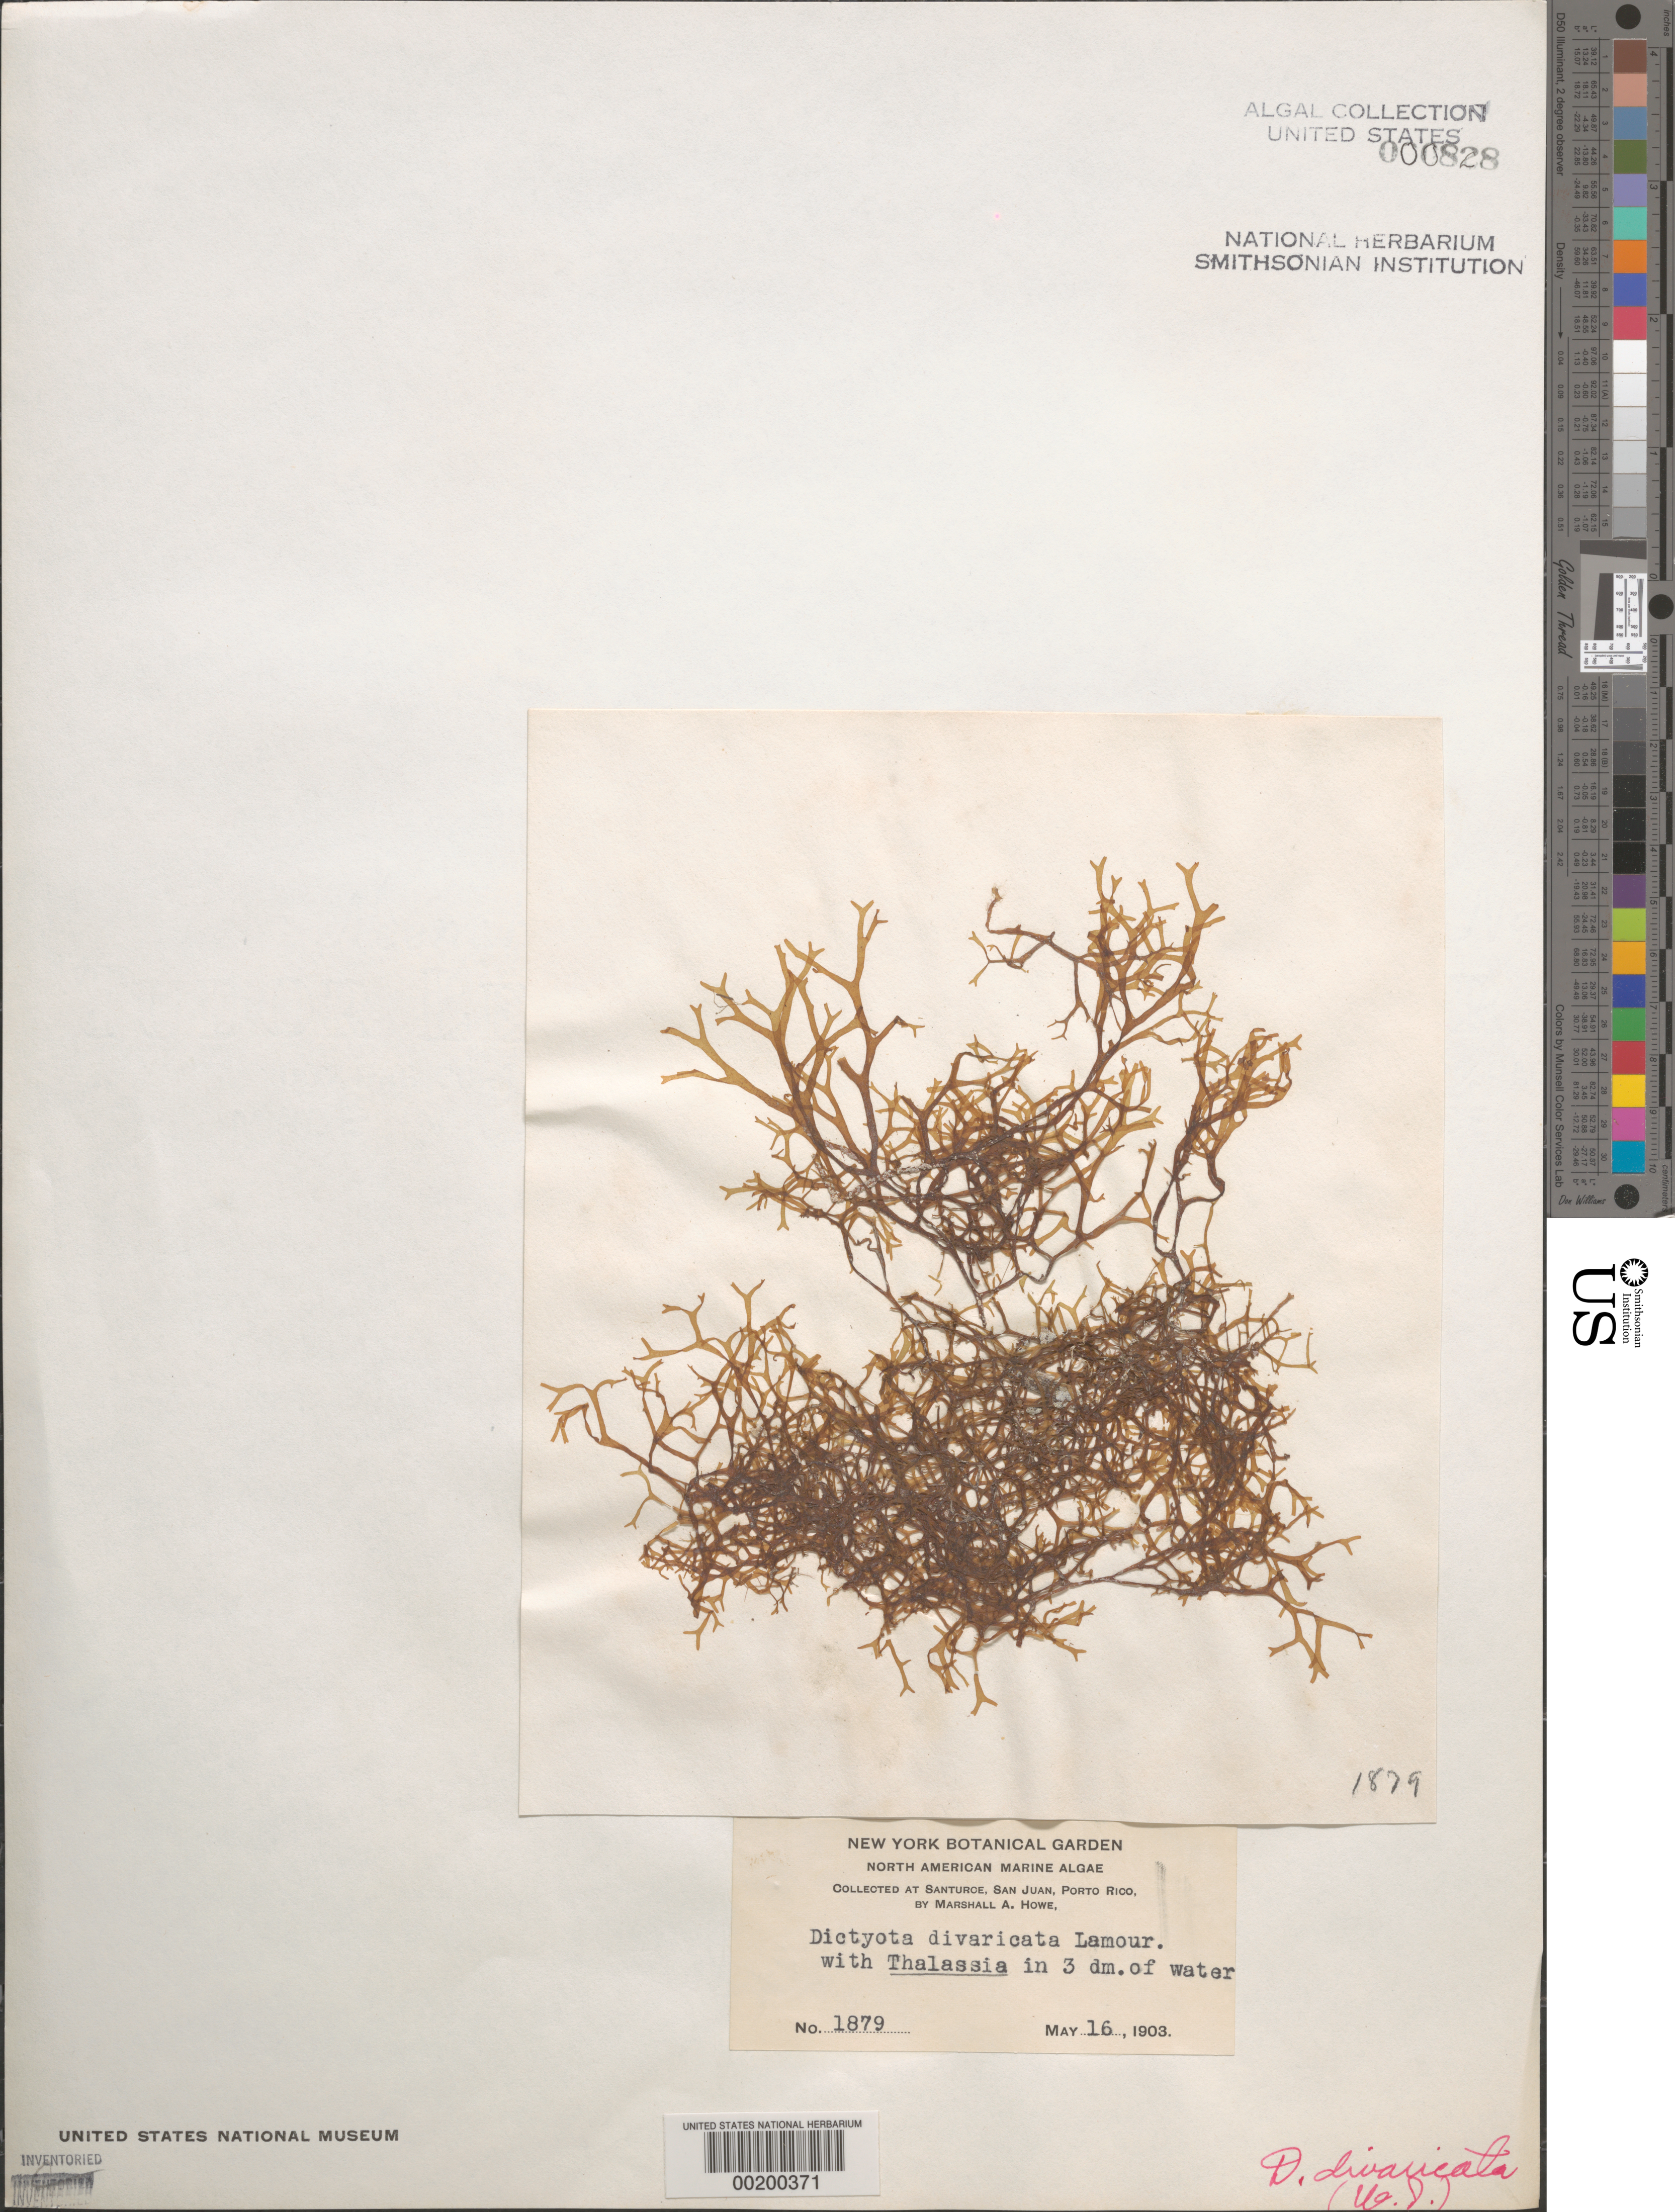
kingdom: Chromista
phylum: Ochrophyta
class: Phaeophyceae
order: Dictyotales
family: Dictyotaceae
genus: Dictyota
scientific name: Dictyota divaricata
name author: J.V.Lamouroux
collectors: M. A. Howe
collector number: Nah 1879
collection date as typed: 16 May 1903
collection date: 1903-05-16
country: Puerto Rico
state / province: San Juan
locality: Santurce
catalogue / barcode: US 828